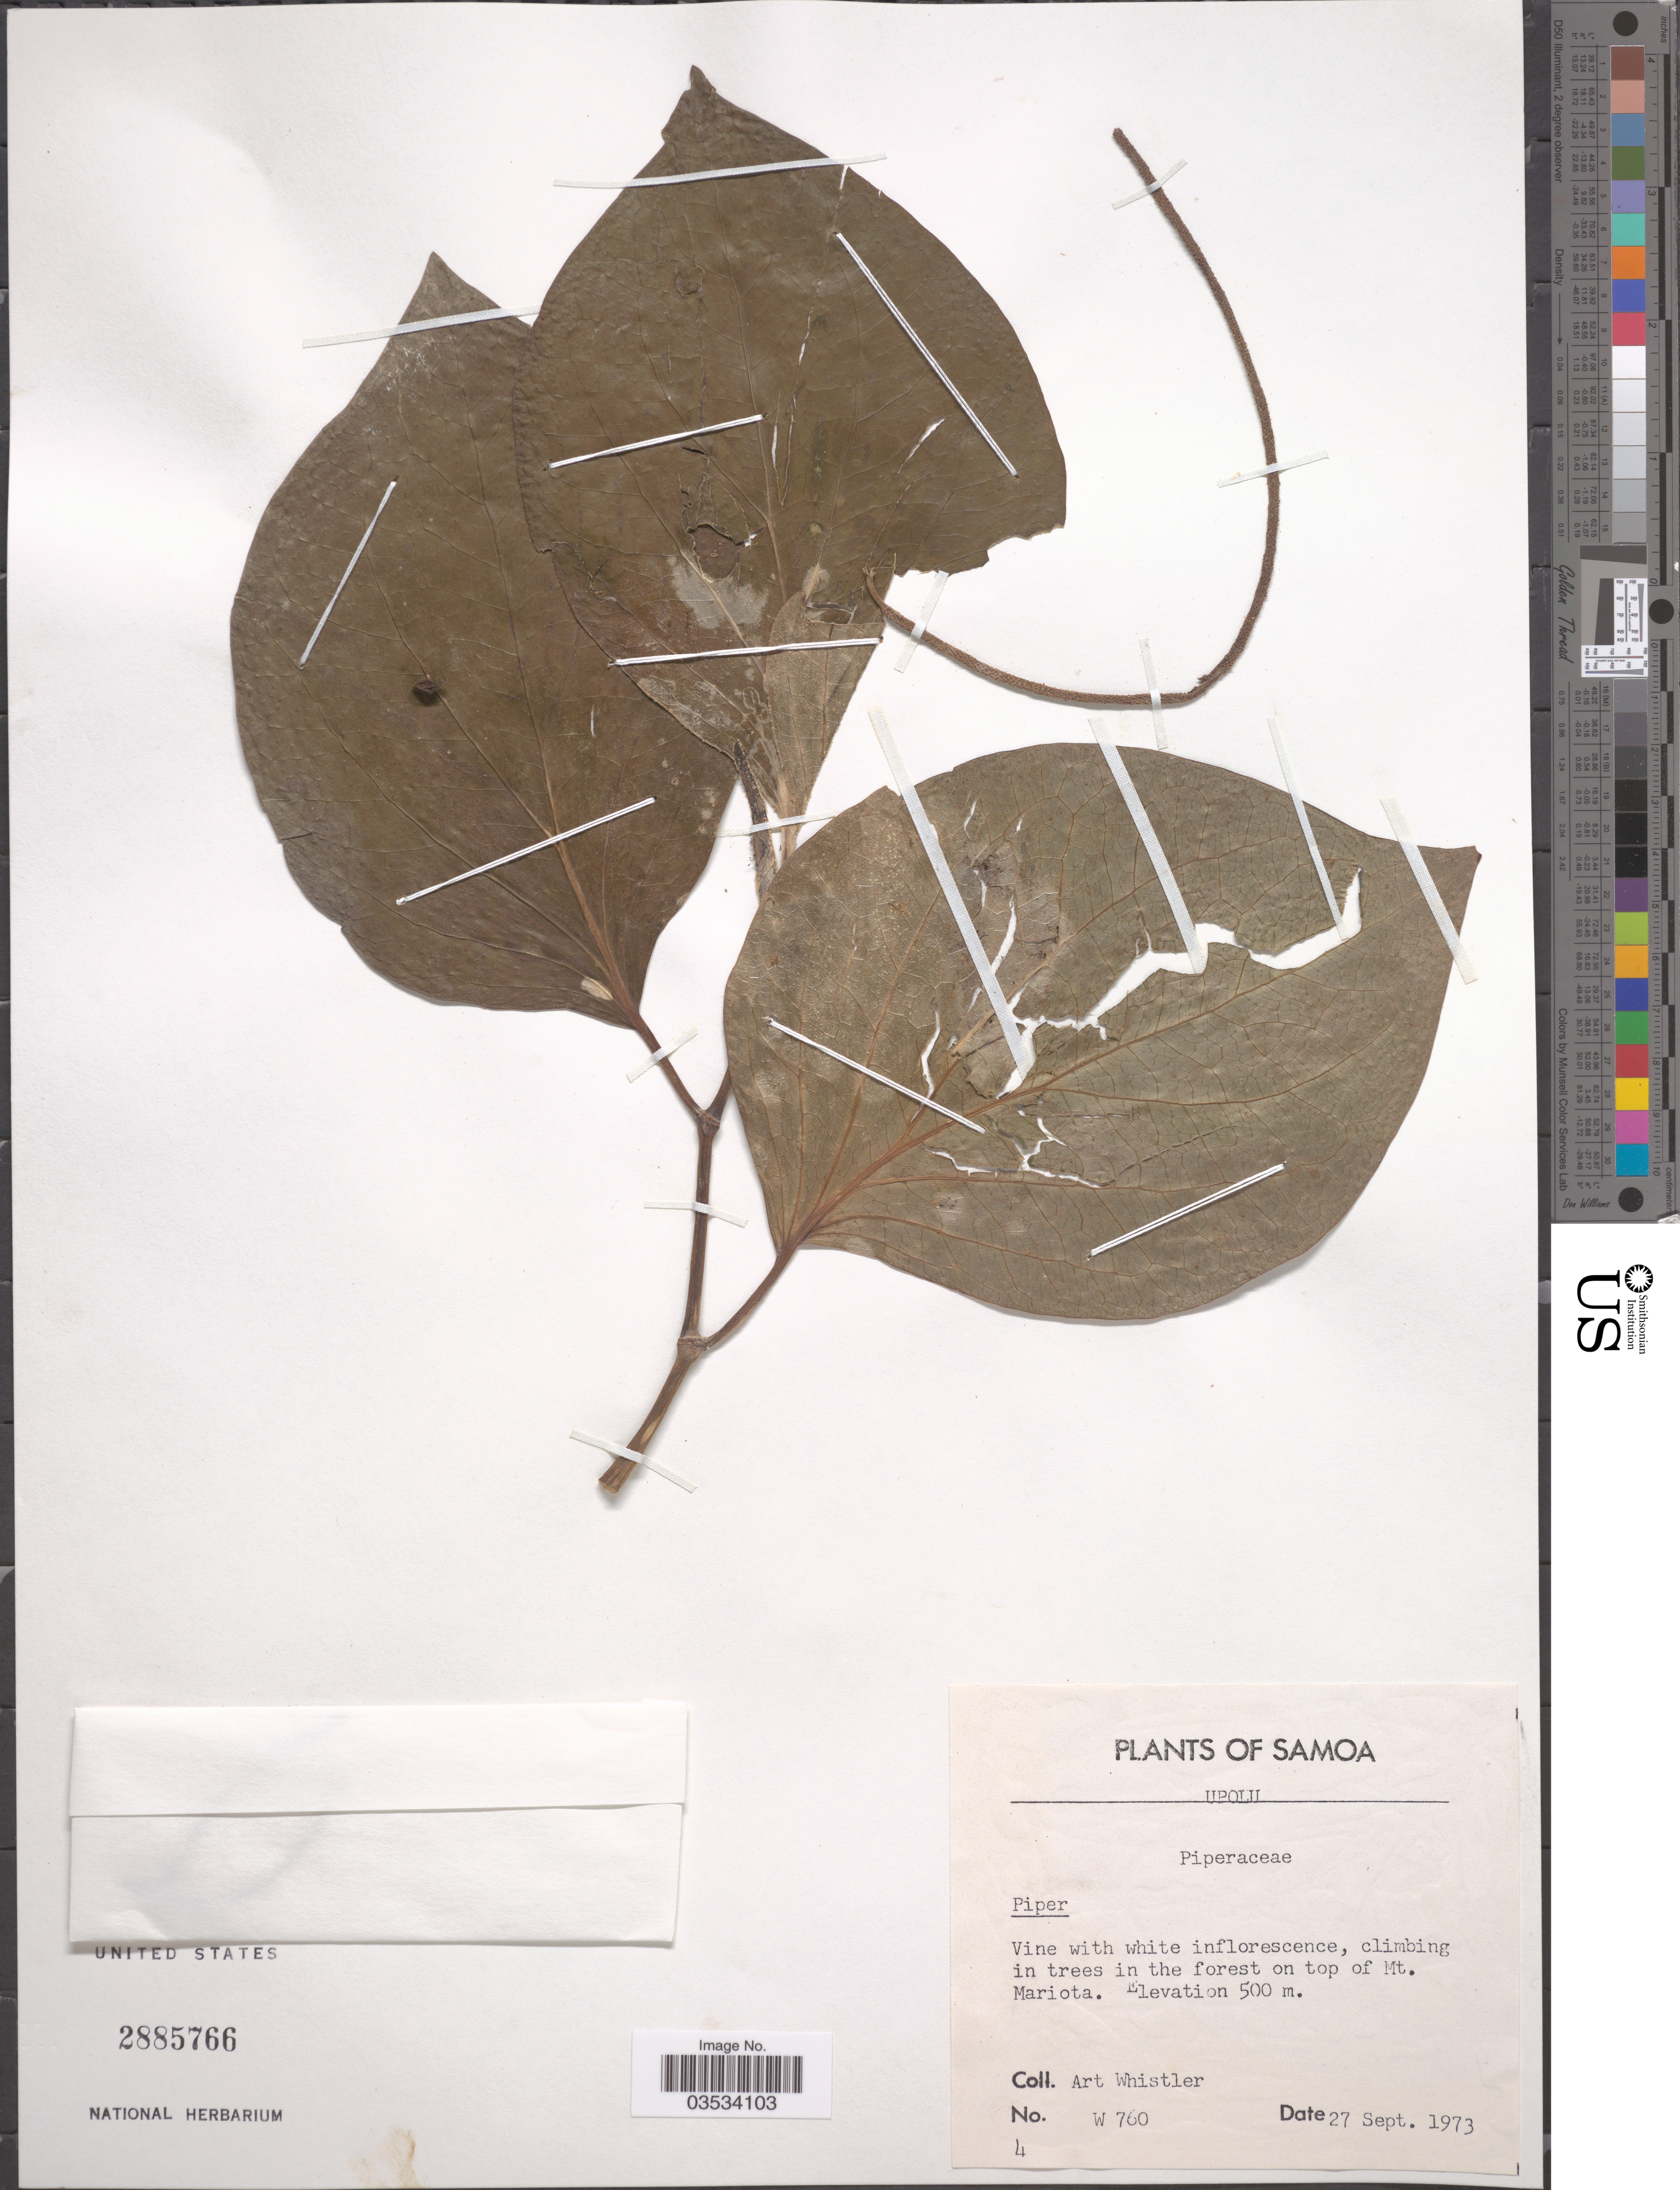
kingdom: Plantae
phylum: Tracheophyta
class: Magnoliopsida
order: Piperales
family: Piperaceae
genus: Piper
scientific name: Piper sp.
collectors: A. Whistler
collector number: W760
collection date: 1973-09-27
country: Samoa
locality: Samoa. Upolu. On top of Mt. Mariota.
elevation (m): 500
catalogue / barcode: US 2885766